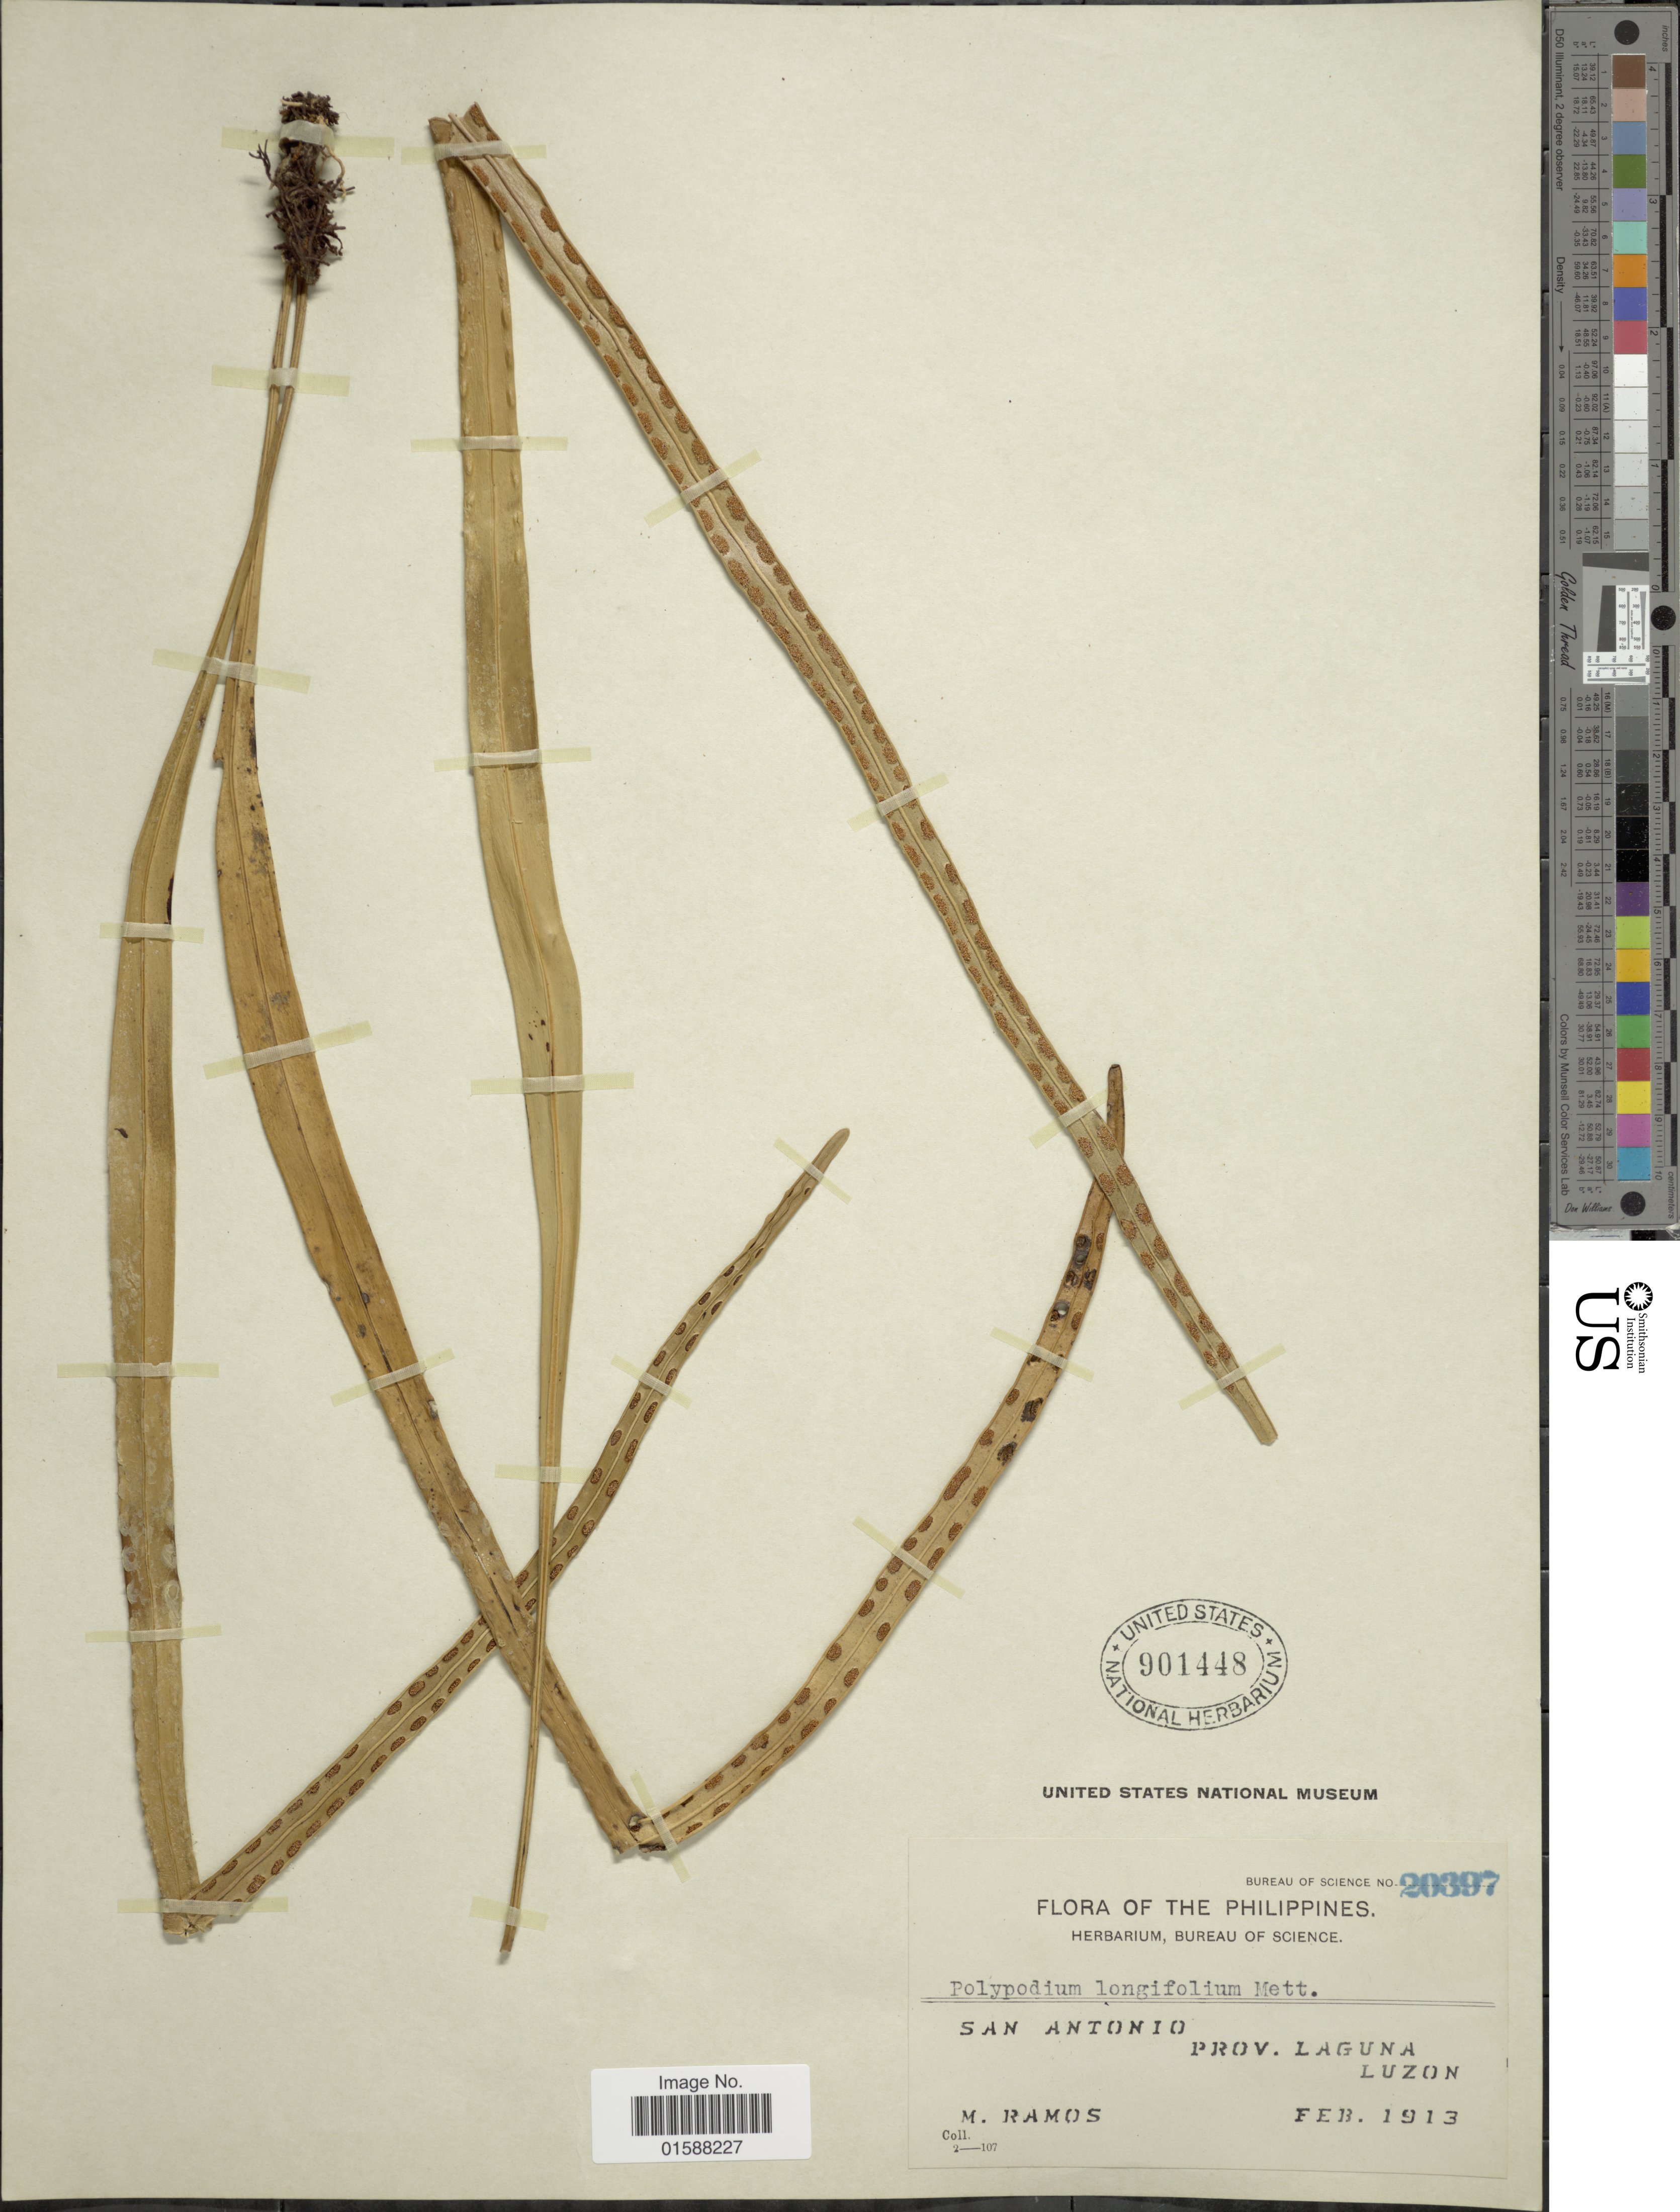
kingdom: Plantae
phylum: Tracheophyta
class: Polypodiopsida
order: Polypodiales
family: Polypodiaceae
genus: Lepisorus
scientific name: Lepisorus longifolius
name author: (Blume) Holttum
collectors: M. Ramos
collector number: Bureau of Science 20397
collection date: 1913-02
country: Philippines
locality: San Antonio. Prov. Laguna, Luzon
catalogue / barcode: US 901448